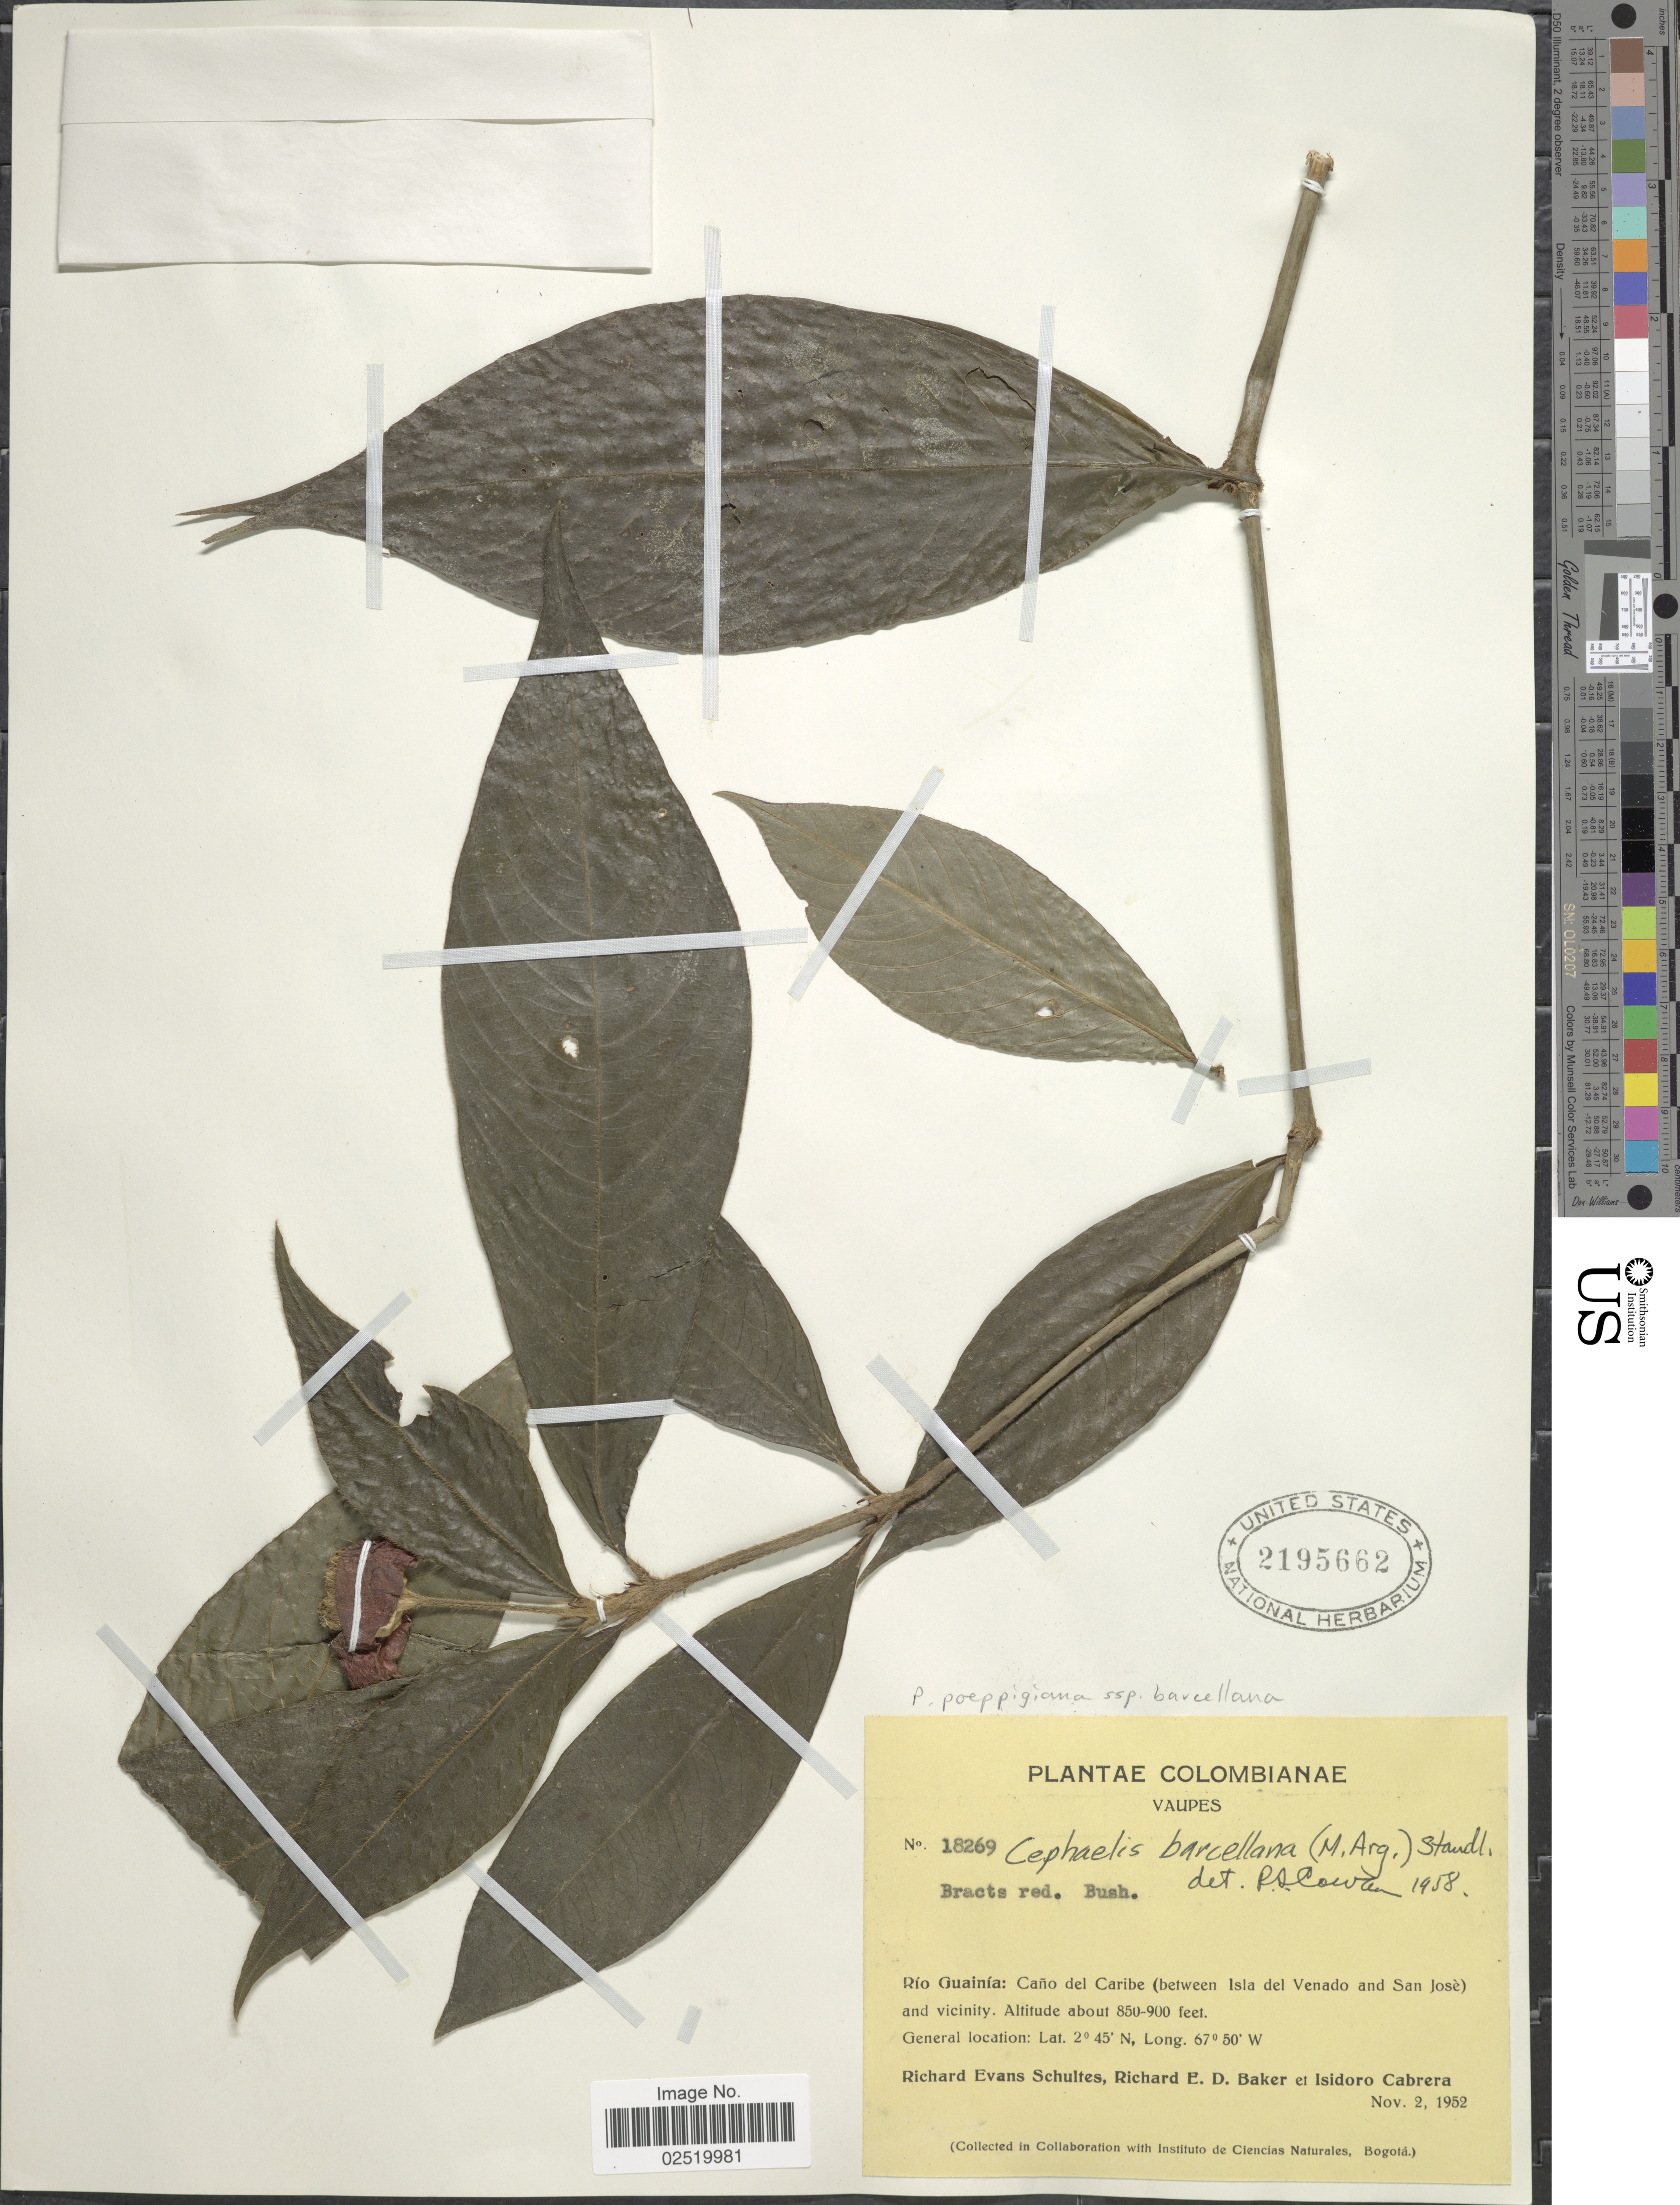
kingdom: Plantae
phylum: Tracheophyta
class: Magnoliopsida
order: Gentianales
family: Rubiaceae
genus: Psychotria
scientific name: Psychotria poeppigiana subsp. barcellana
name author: (Müll. Arg.) Steyerm.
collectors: R. E. Schultes, R. E. D. Baker & I. Cabrera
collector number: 18269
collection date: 1952-11-02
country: Colombia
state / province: Vaupés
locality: Rio Guainia: Cano del Caribe (between Isla del Venado and San Jose and vicinity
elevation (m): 259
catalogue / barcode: US 2195662